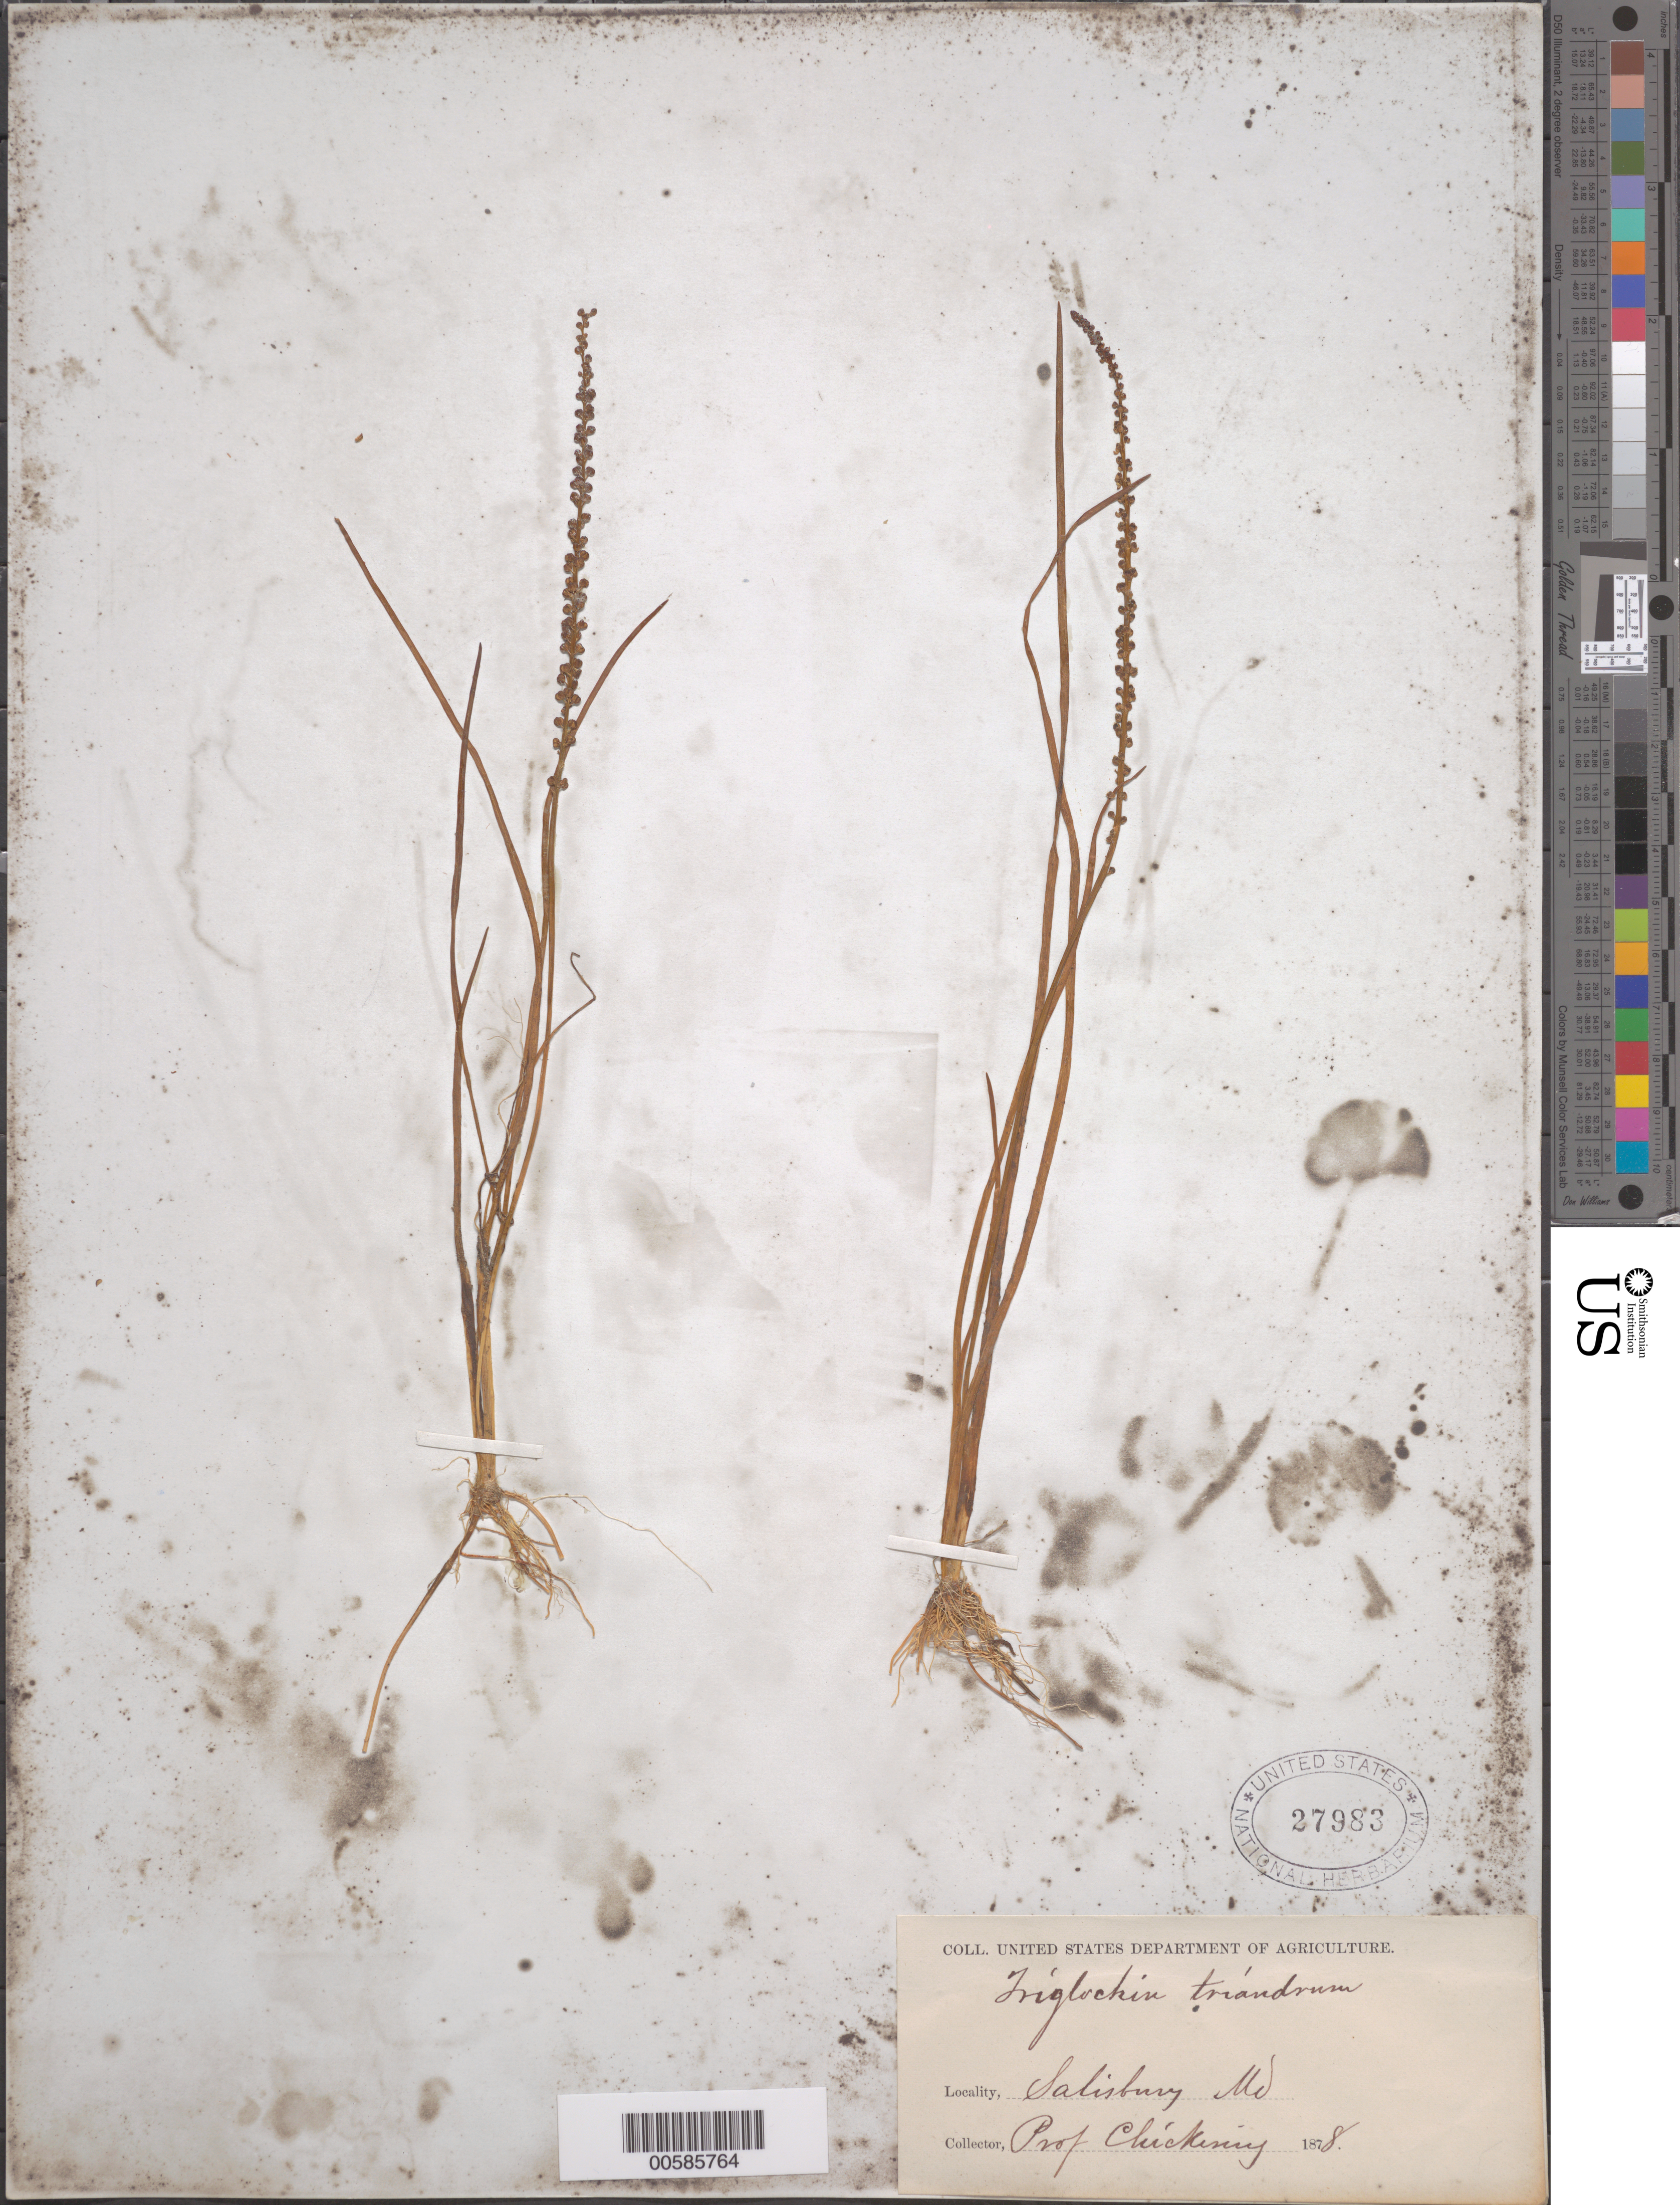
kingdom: Plantae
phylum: Tracheophyta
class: Liliopsida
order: Alismatales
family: Juncaginaceae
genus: Triglochin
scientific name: Triglochin striata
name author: Ruiz & Pav.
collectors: -. Chickering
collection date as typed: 1878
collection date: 1878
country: United States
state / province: Maryland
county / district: Wicomico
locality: Salisbury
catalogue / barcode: US 27983